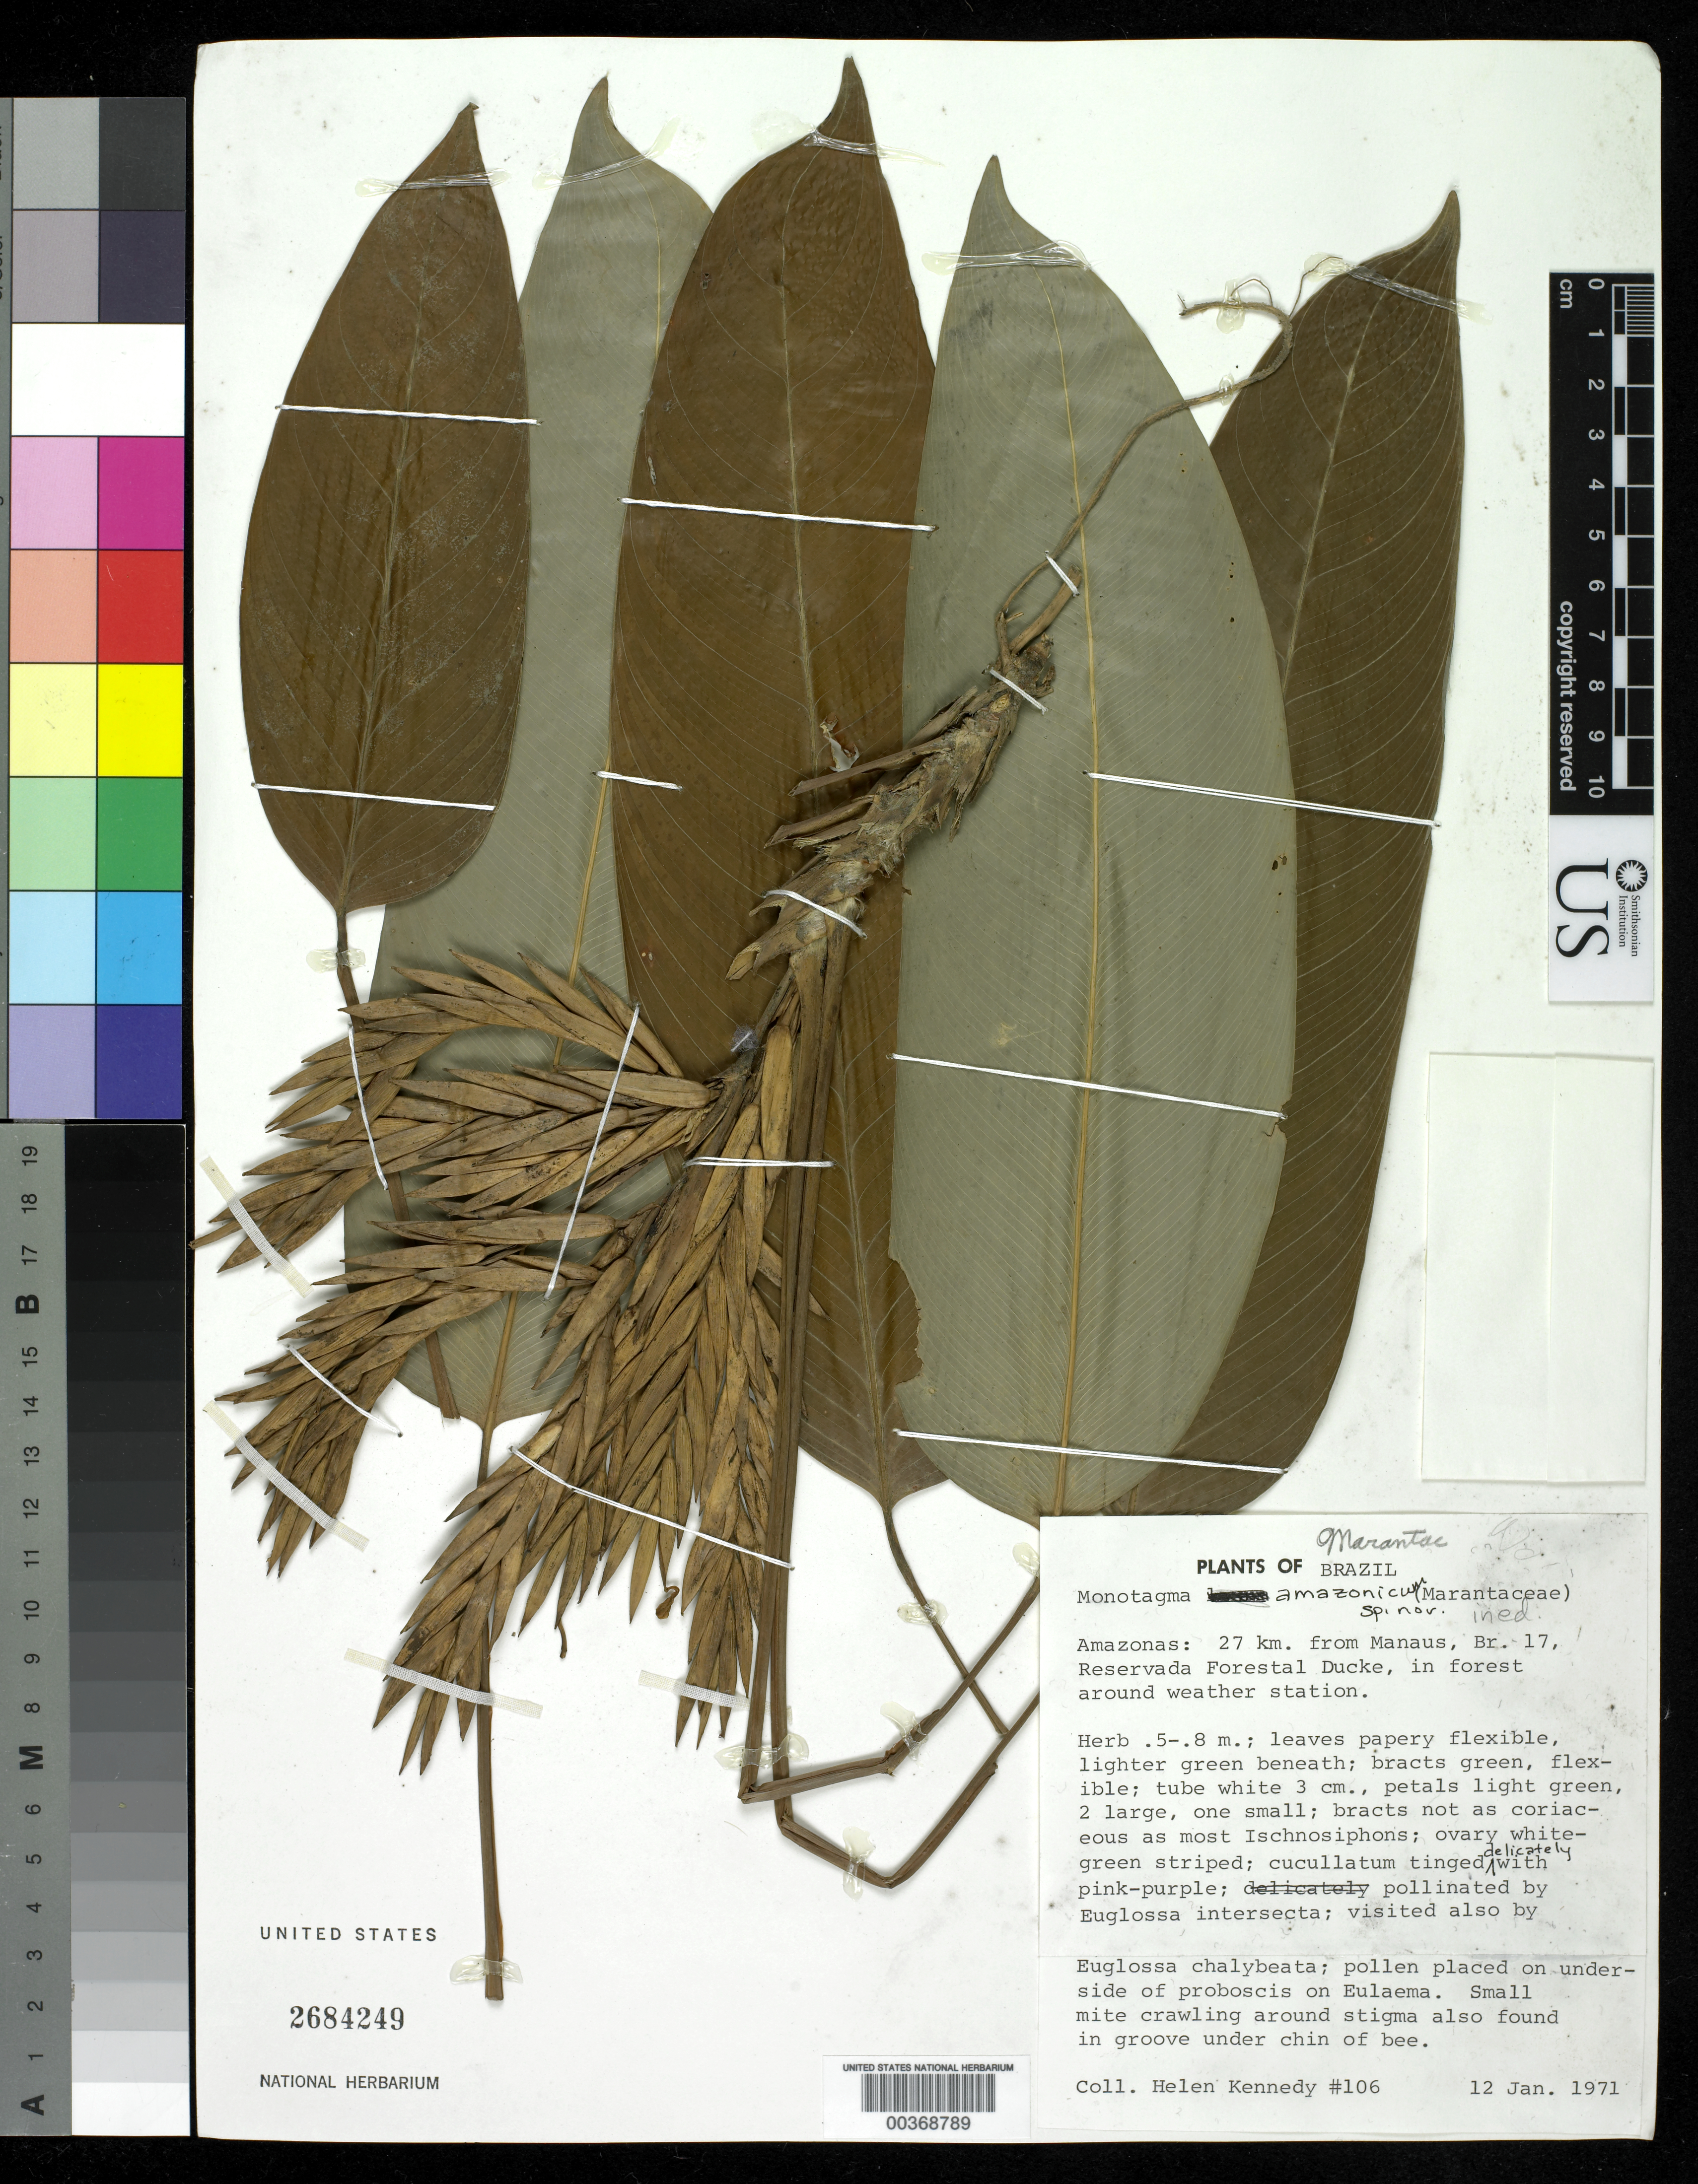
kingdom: Plantae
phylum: Tracheophyta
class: Liliopsida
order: Zingiberales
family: Marantaceae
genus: Monotagma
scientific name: Monotagma amazonicum, ined. 6/2022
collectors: H. Kennedy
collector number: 106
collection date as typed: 12 Jan 1971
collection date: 1971-01-12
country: Brazil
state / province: Amazonas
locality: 27 km from Manaus, BR 17, Reserva Forestal Ducke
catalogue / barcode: US 2684249